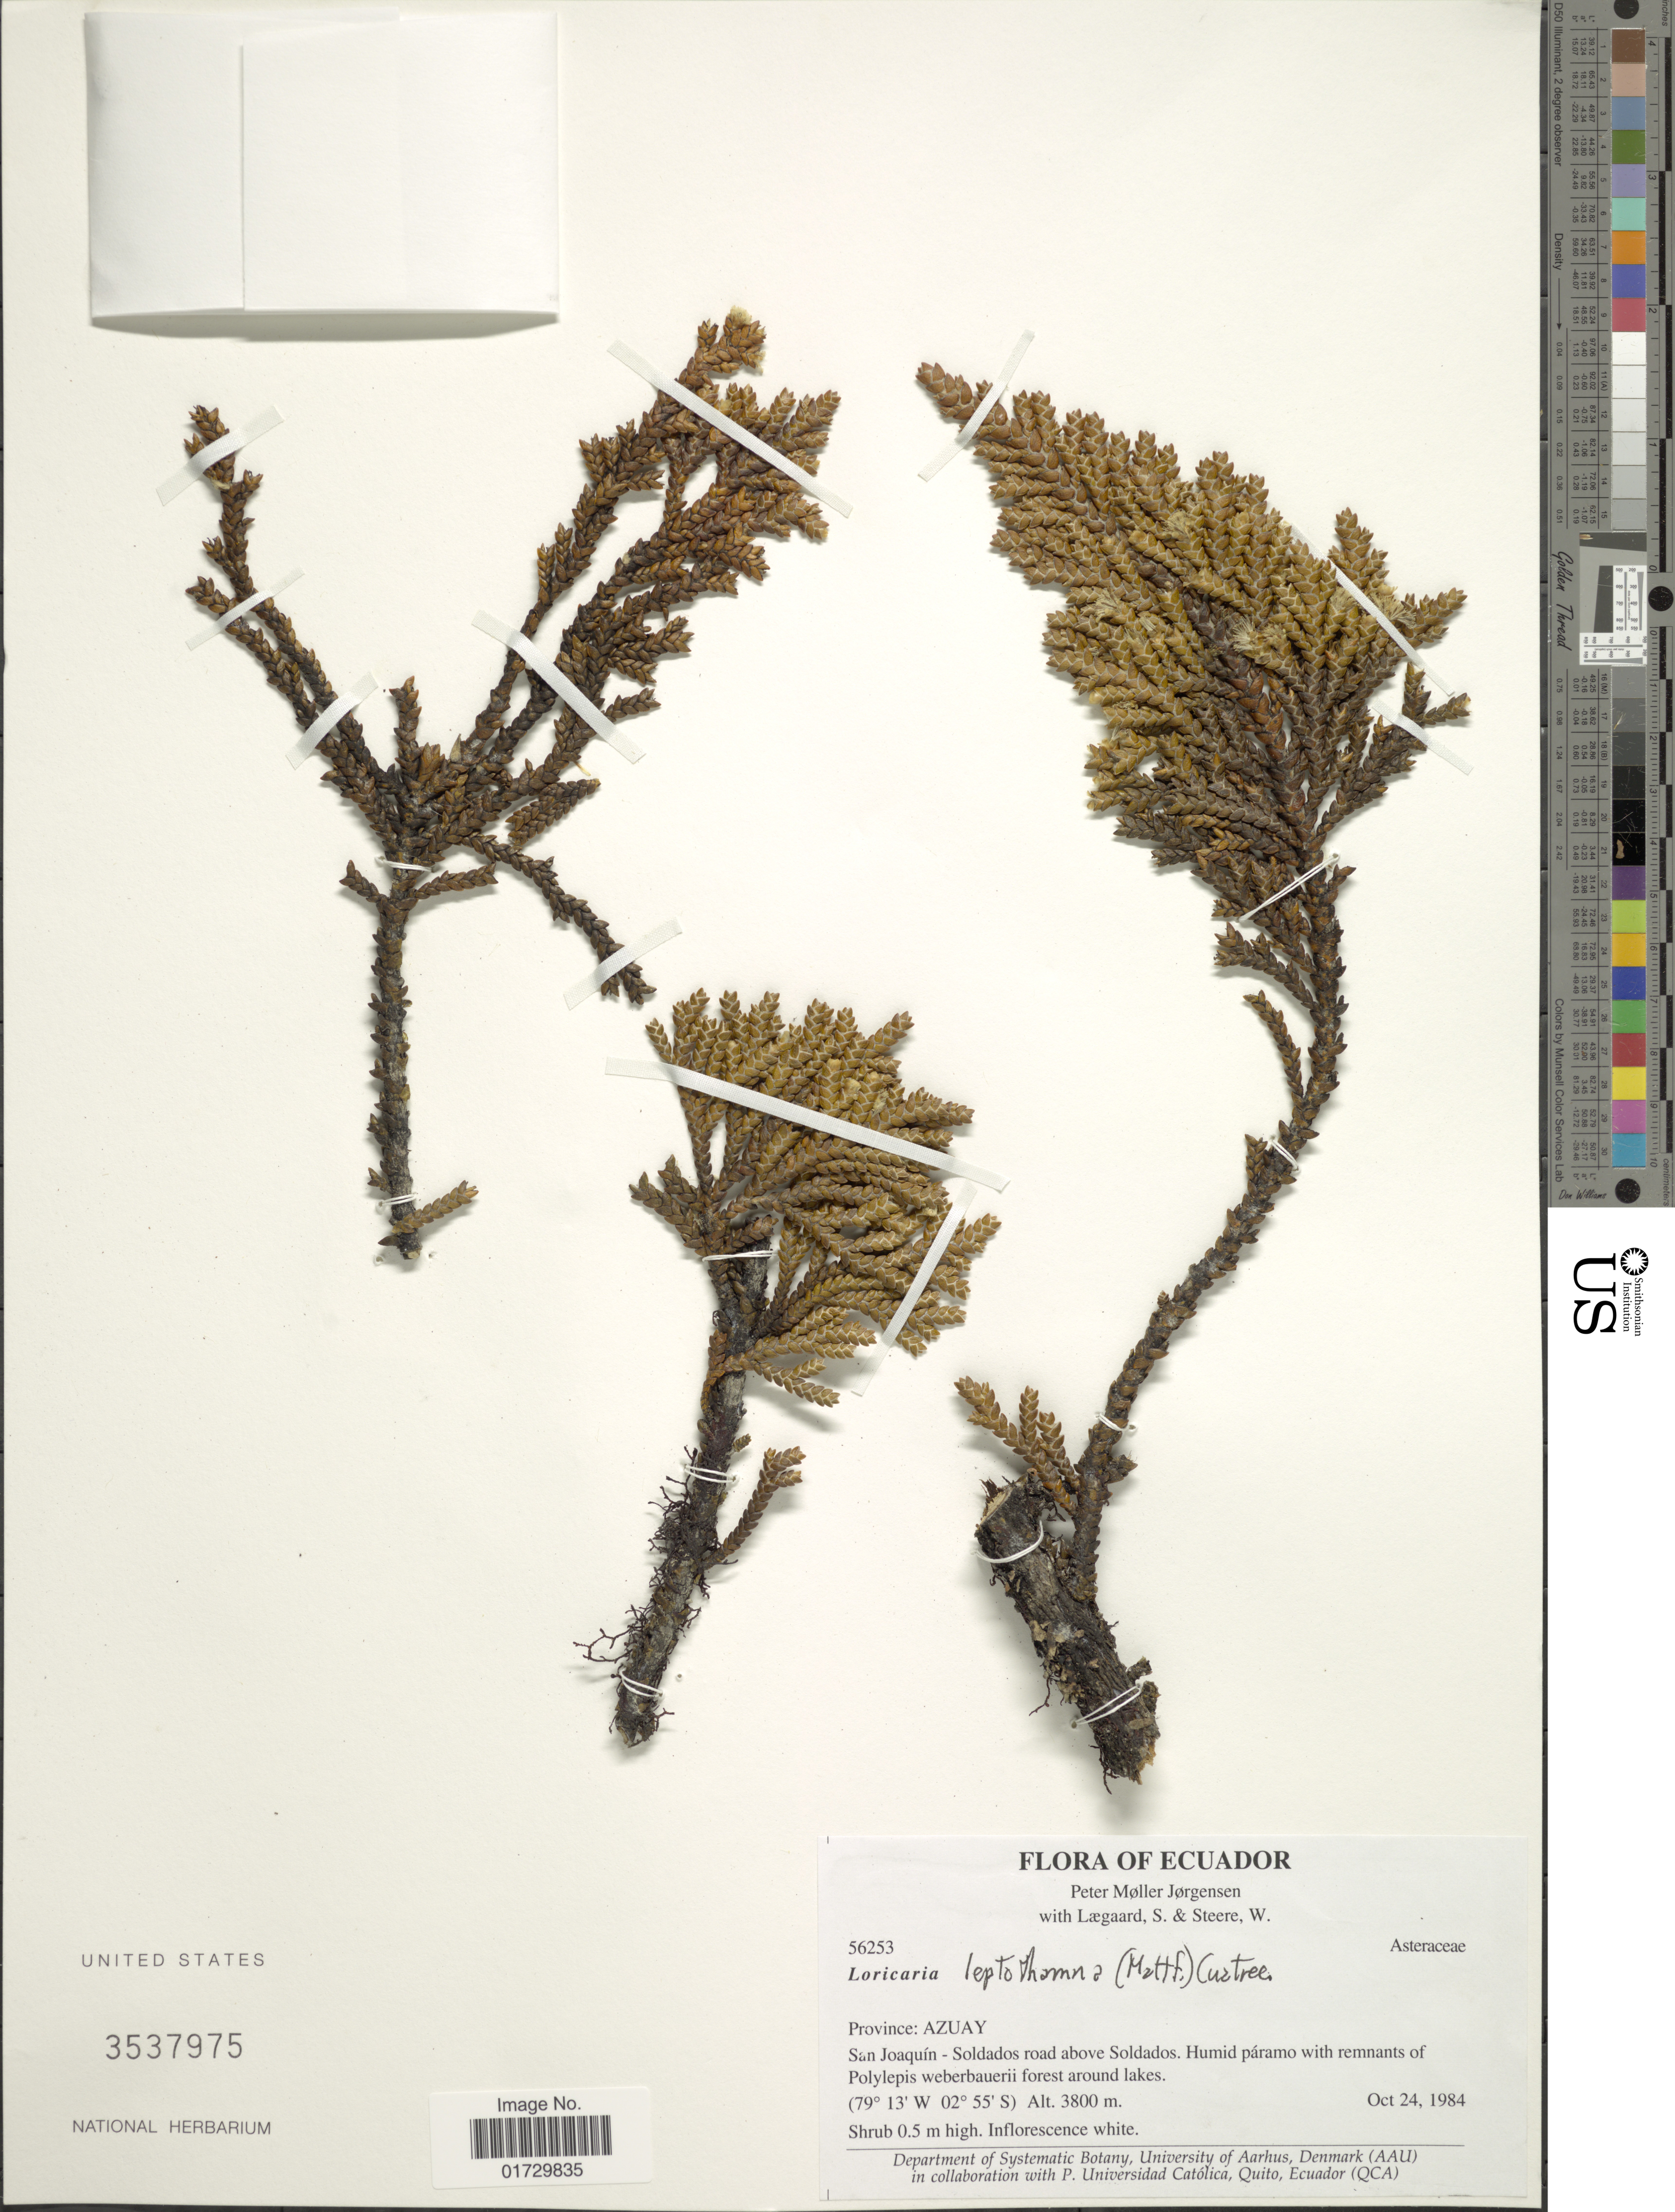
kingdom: Plantae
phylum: Tracheophyta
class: Magnoliopsida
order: Asterales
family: Asteraceae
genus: Loricaria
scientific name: Loricaria leptothamna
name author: (Mattf.) Cuatrec.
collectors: P. Jörgensen, S. Lægaard & W. C. Steere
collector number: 56253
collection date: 1984-10-24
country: Ecuador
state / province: Azuay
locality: San Joaquin - Soldados road above Soldados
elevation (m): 3800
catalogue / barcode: US 3537975